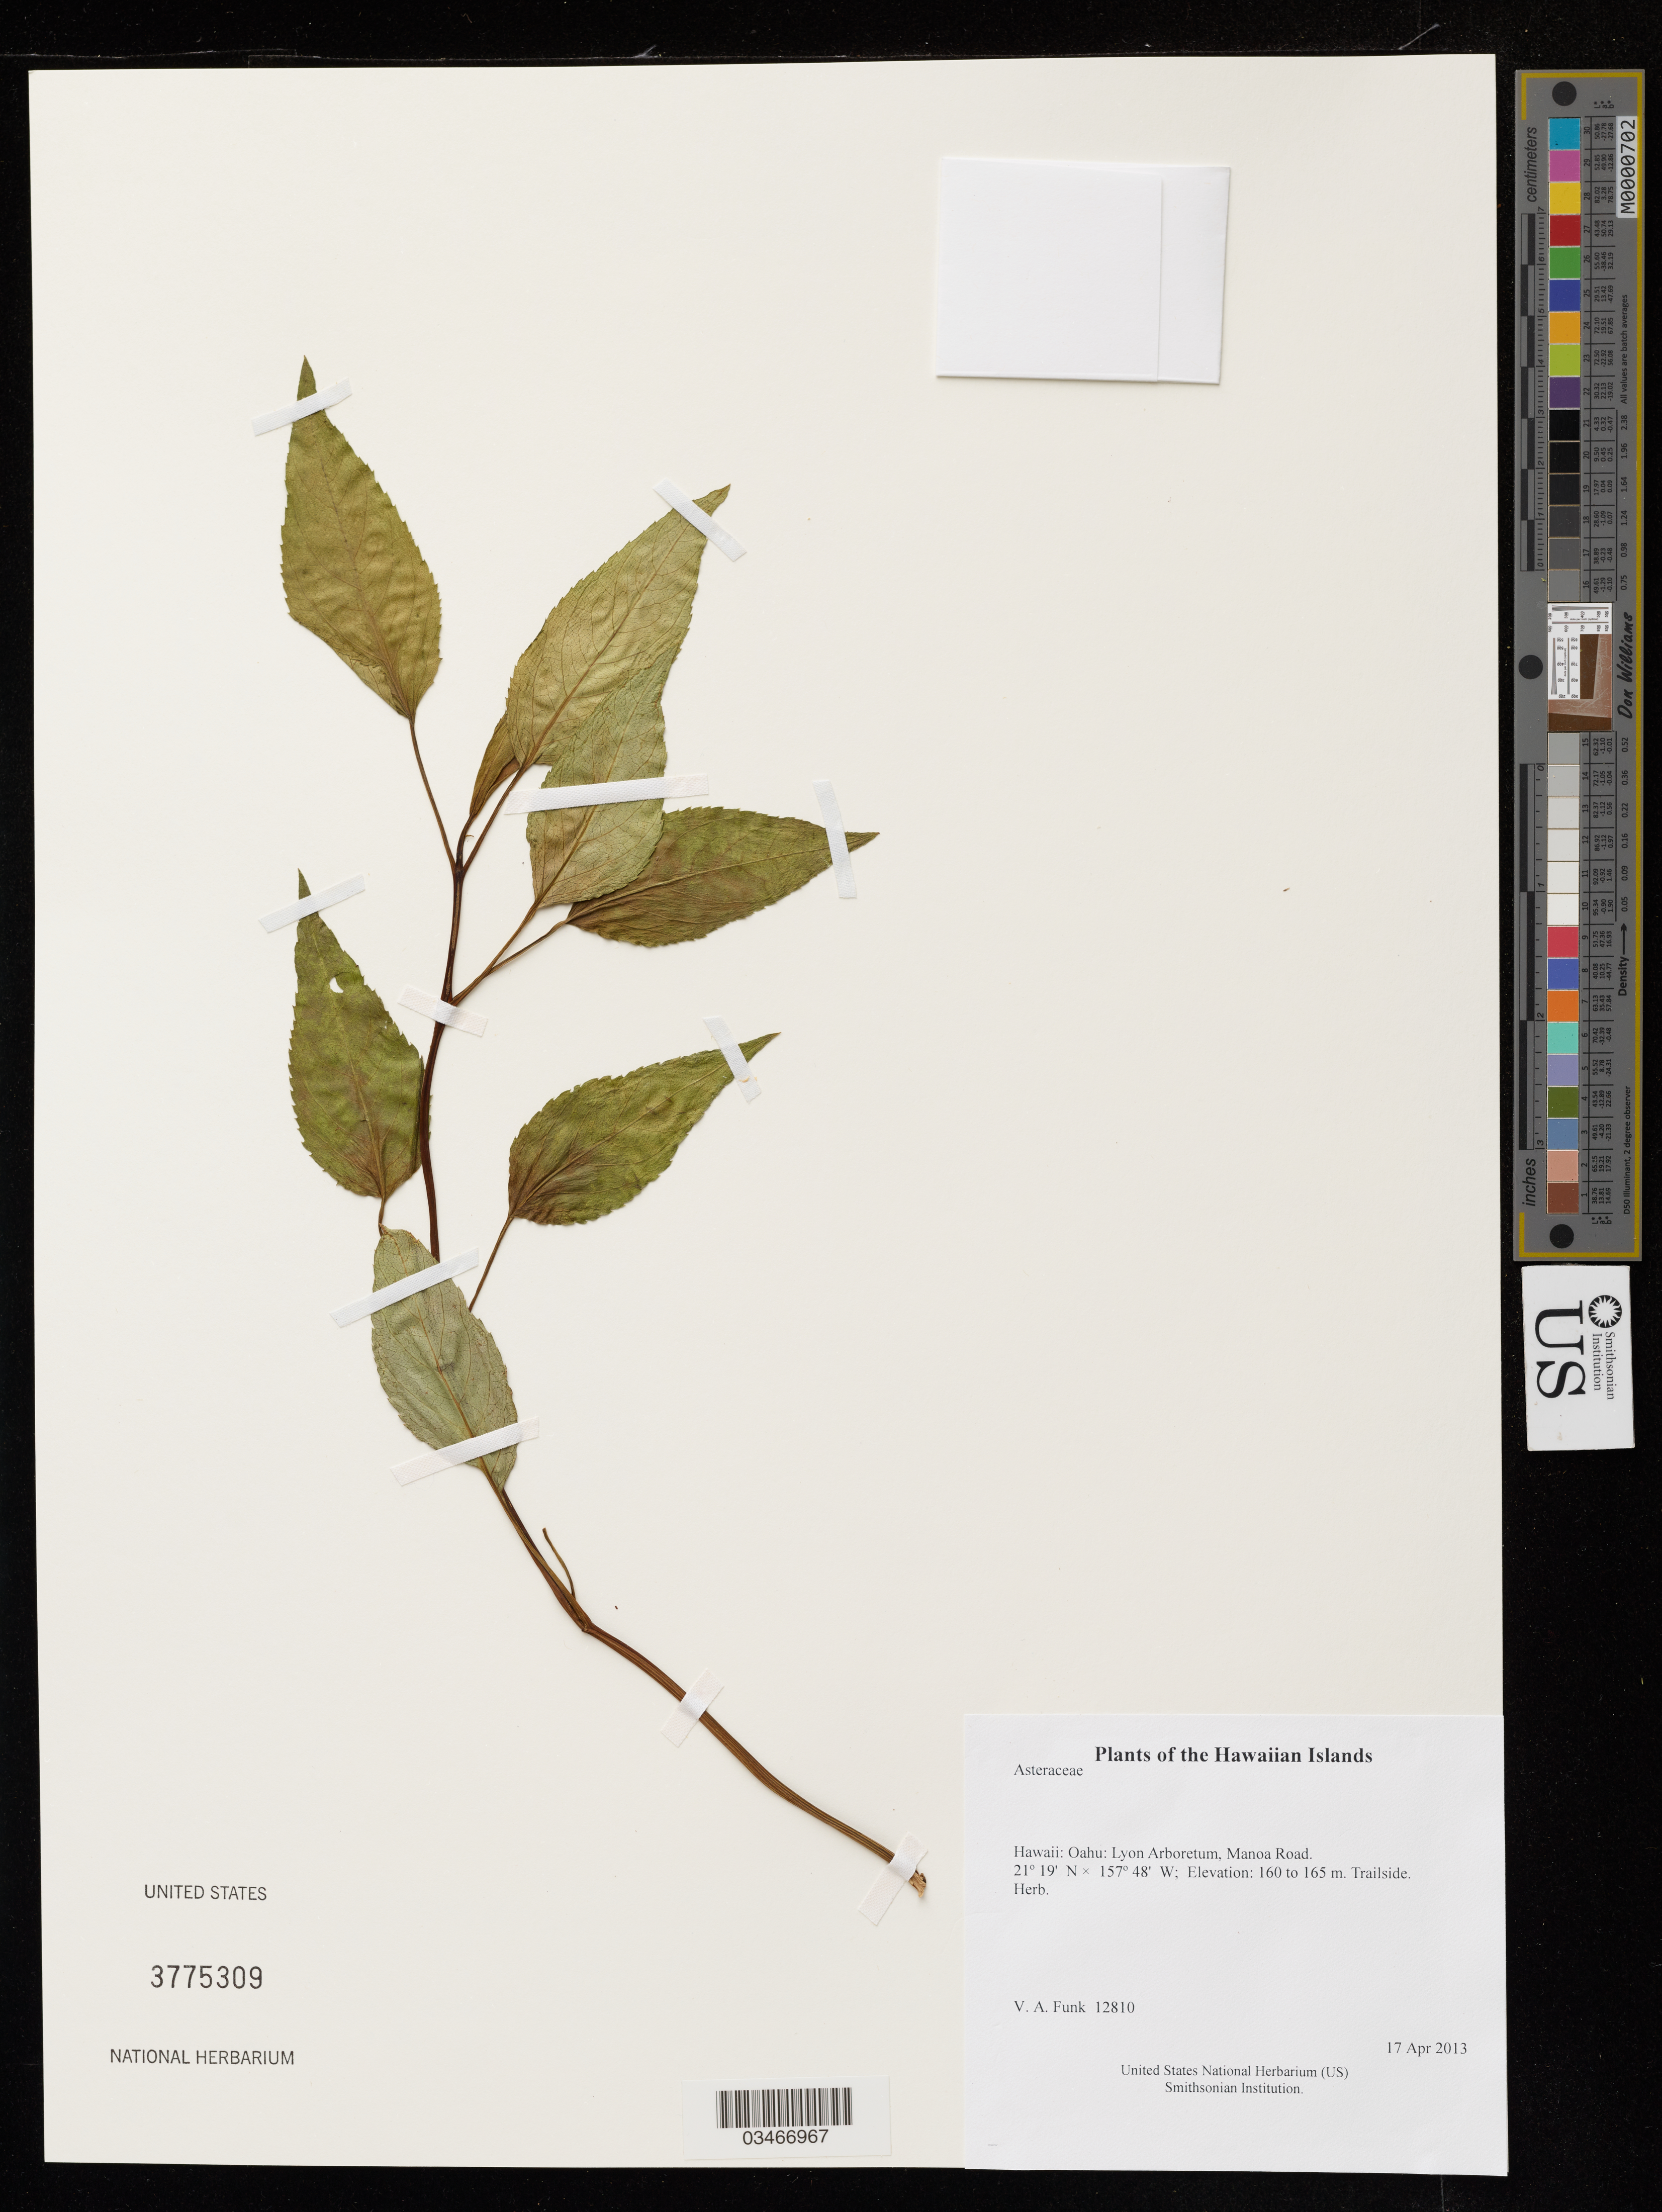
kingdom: Plantae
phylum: Tracheophyta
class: Magnoliopsida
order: Asterales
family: Asteraceae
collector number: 12810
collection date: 2013-04-17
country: United States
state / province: Hawaii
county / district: Honolulu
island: Oahu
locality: Lyon Arboretum, Manoa Road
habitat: Trailside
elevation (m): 160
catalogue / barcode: US 3775309